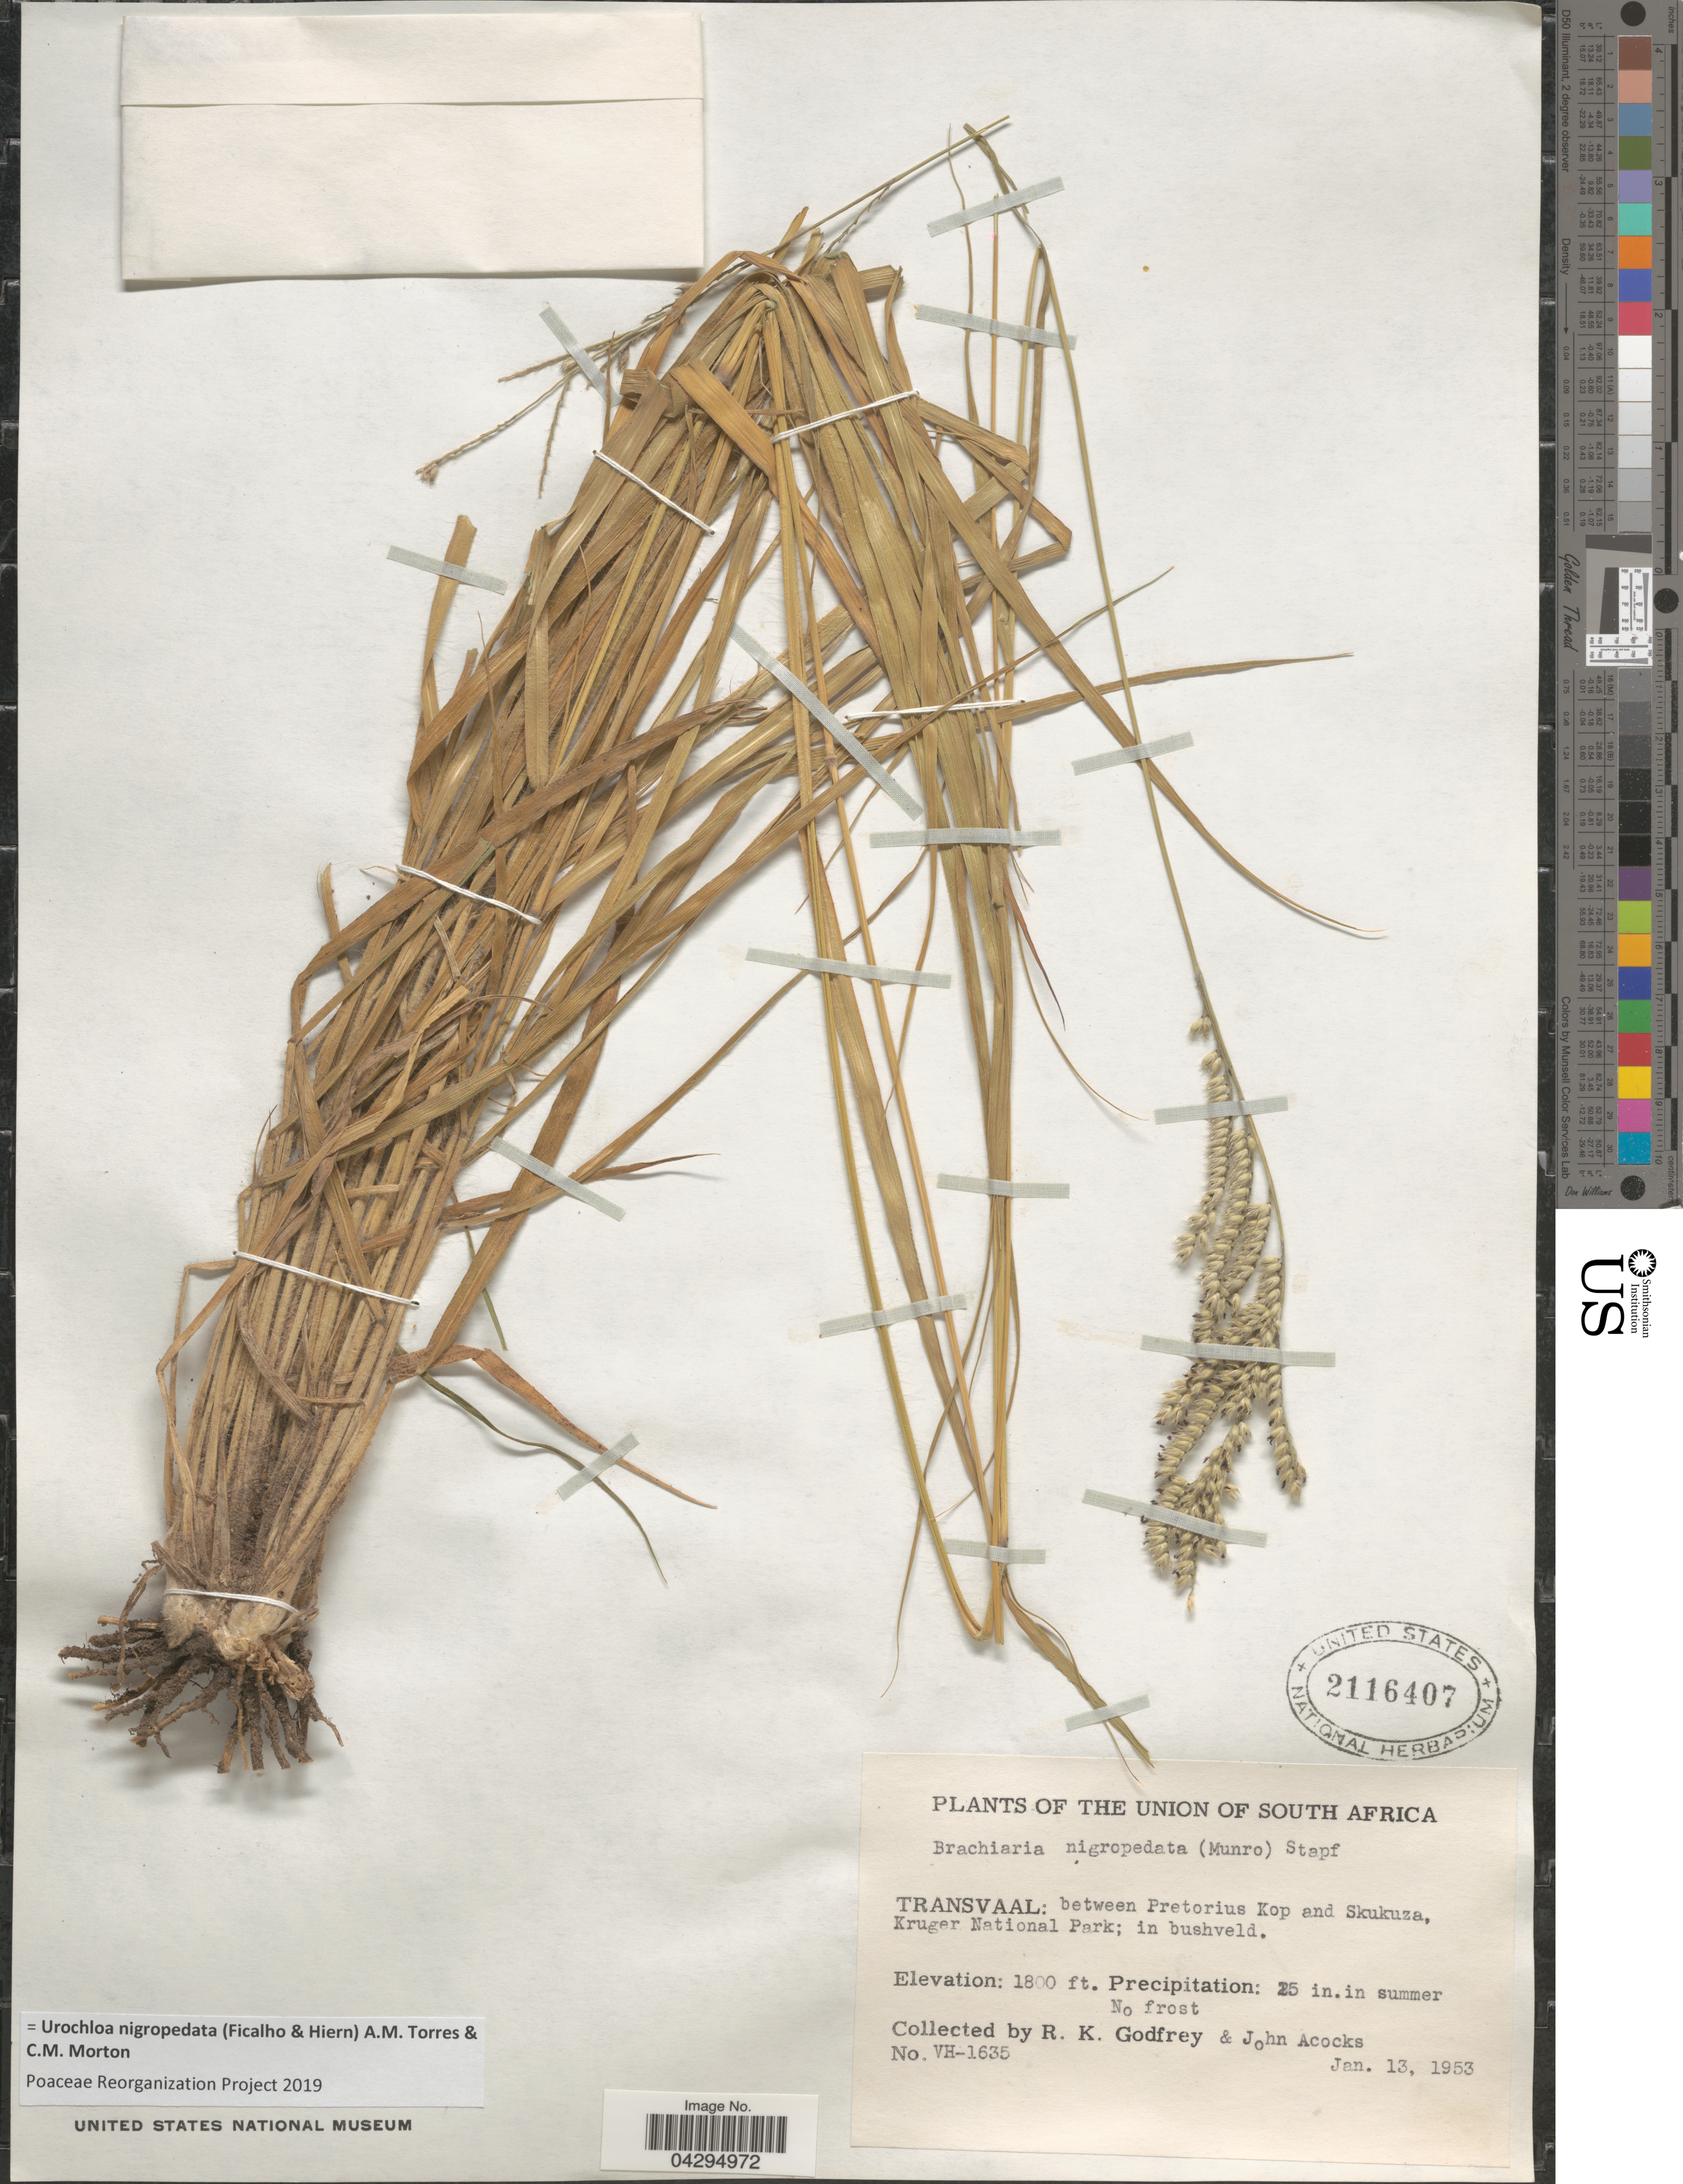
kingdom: Plantae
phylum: Tracheophyta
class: Liliopsida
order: Poales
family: Poaceae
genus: Urochloa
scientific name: Urochloa nigropedata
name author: (Ficalho & Hiern) A.M. Torres & C.M. Morton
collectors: R. K. Godfrey & J. P. Acocks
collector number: VH-1635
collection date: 1953-01-13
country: South Africa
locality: The Union of South Africa. Transvaal: between Pretorius Kop and Skukuza, Kruger National Park.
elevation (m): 549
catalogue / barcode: US 2116407